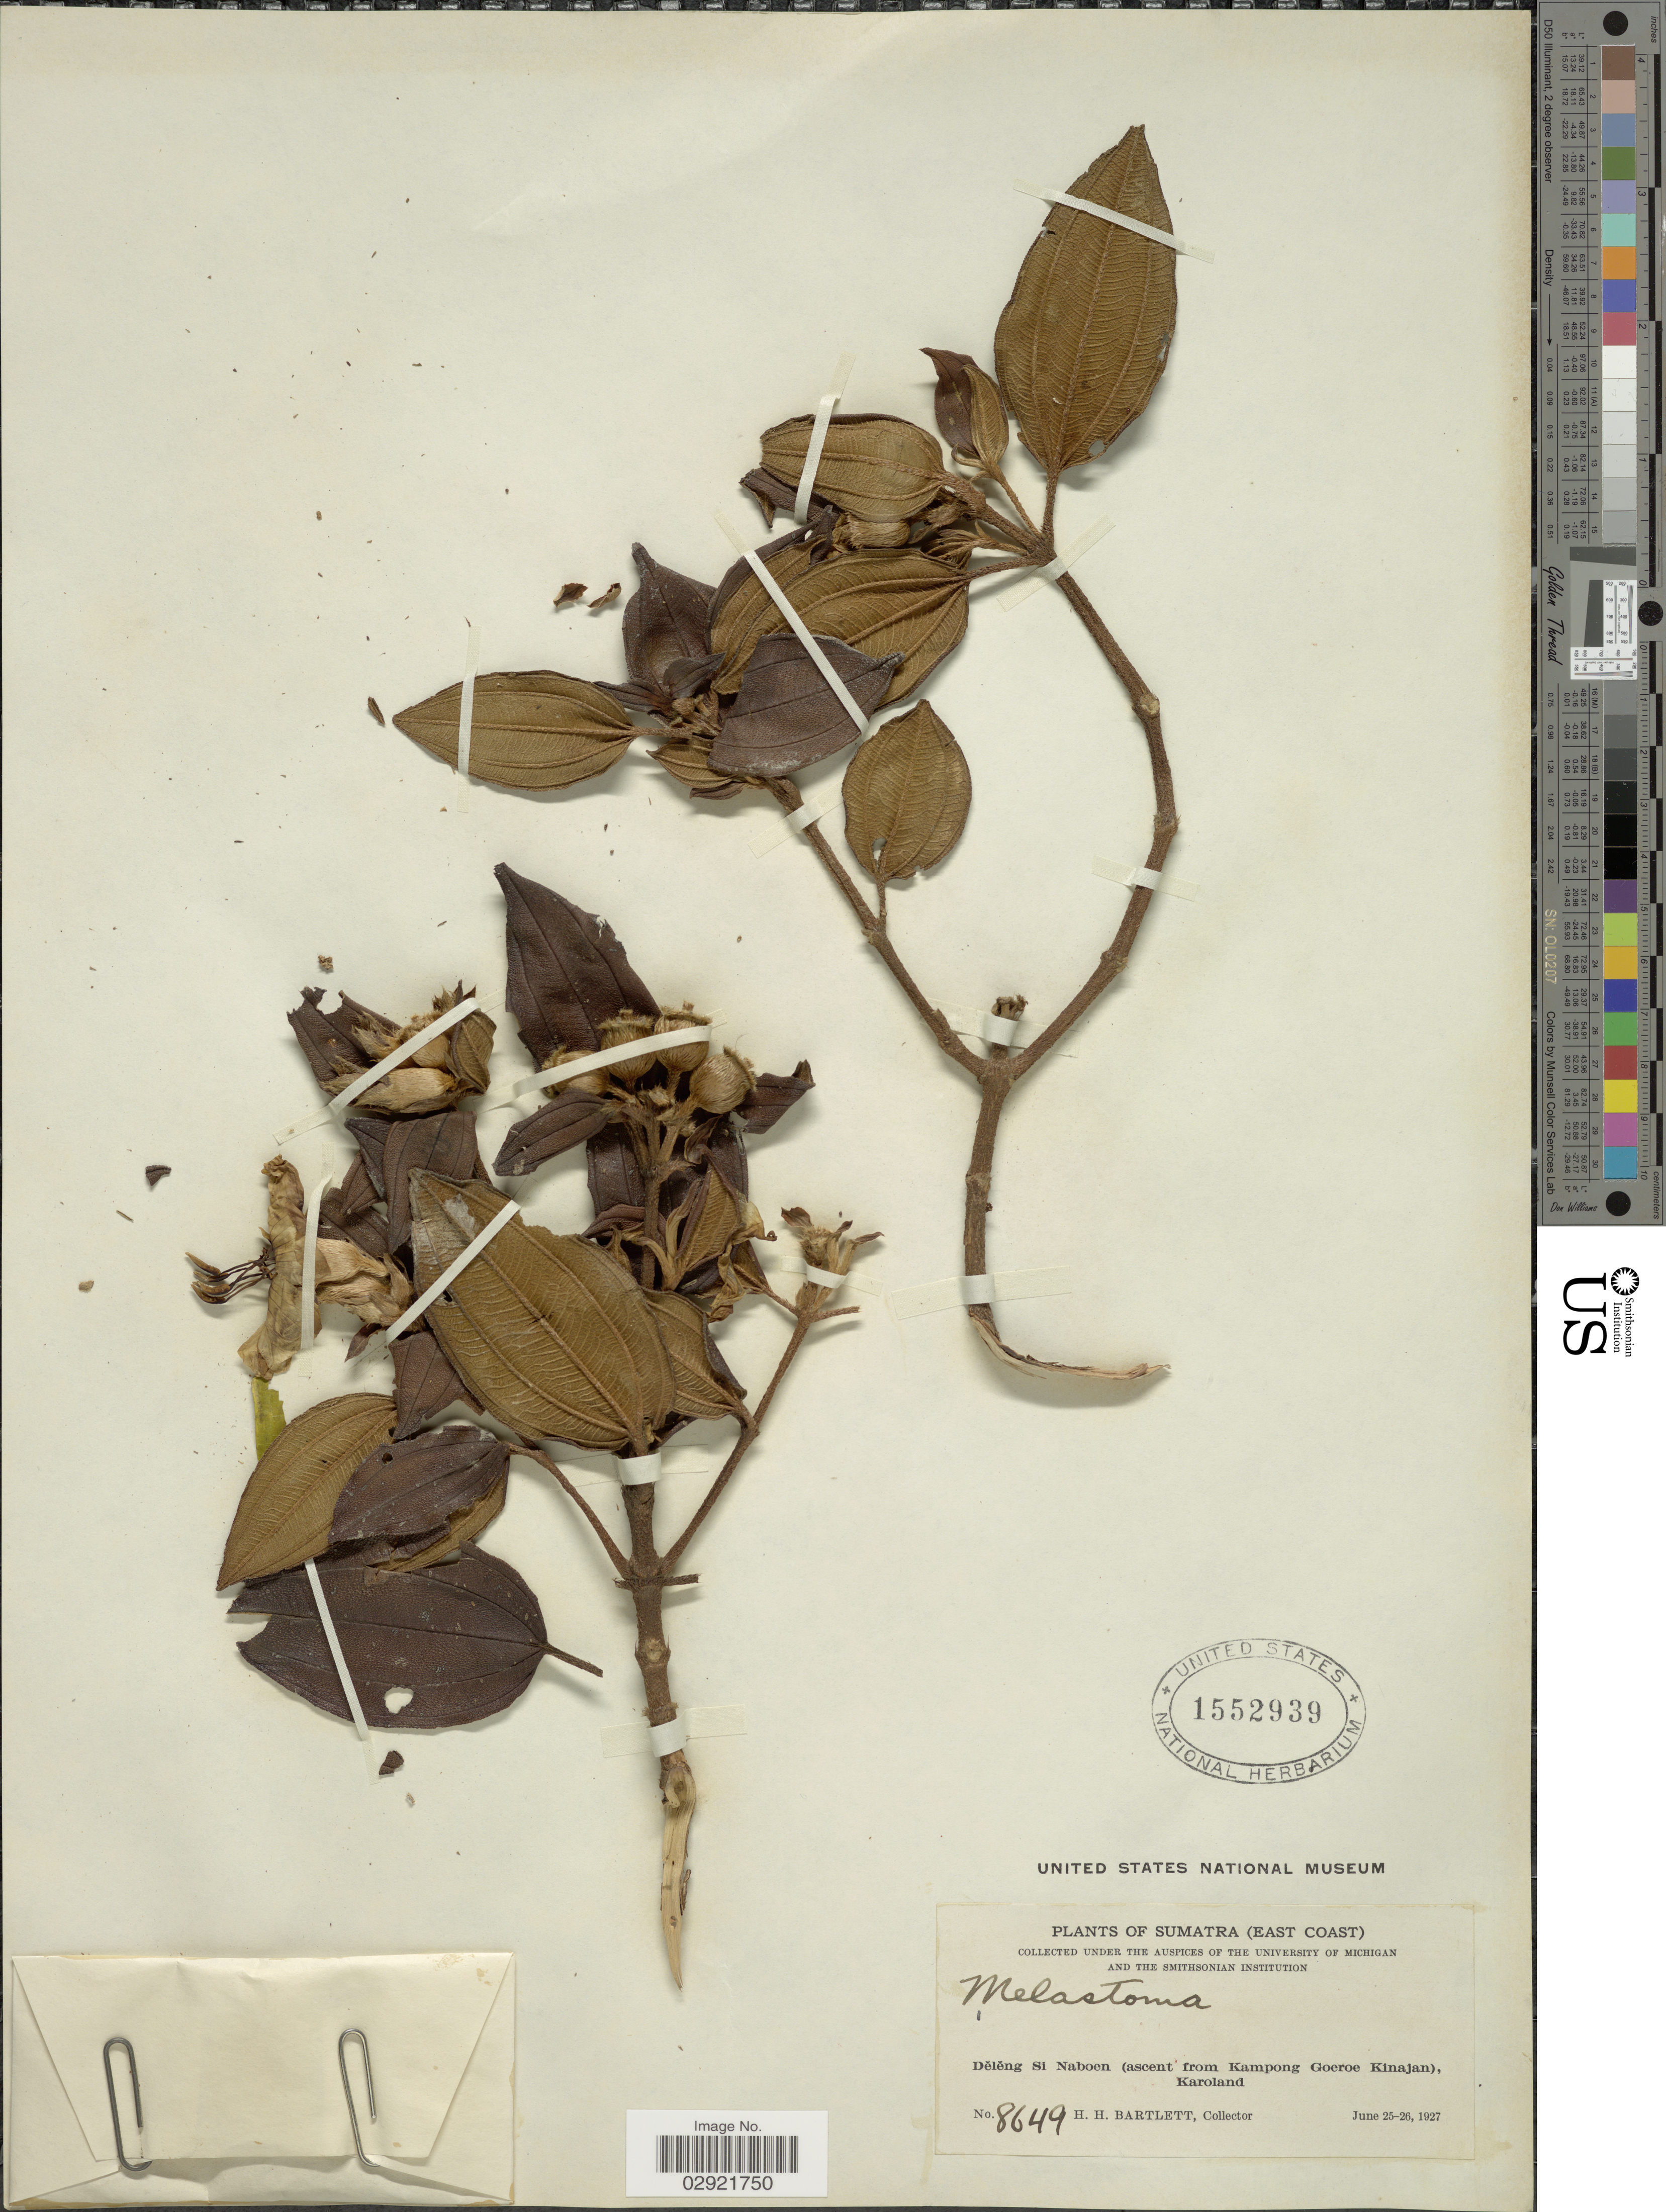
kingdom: Plantae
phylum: Tracheophyta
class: Magnoliopsida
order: Myrtales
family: Melastomataceae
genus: Melastoma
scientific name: Melastoma sp.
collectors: H. H. Bartlett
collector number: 8649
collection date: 1927-06-25/1927-06-26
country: Indonesia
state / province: Sumatra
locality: (East Coast). Dëlëng Si Naboen (ascent from Kampong Goeroe Kinajan), Karoland.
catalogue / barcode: US 1552939